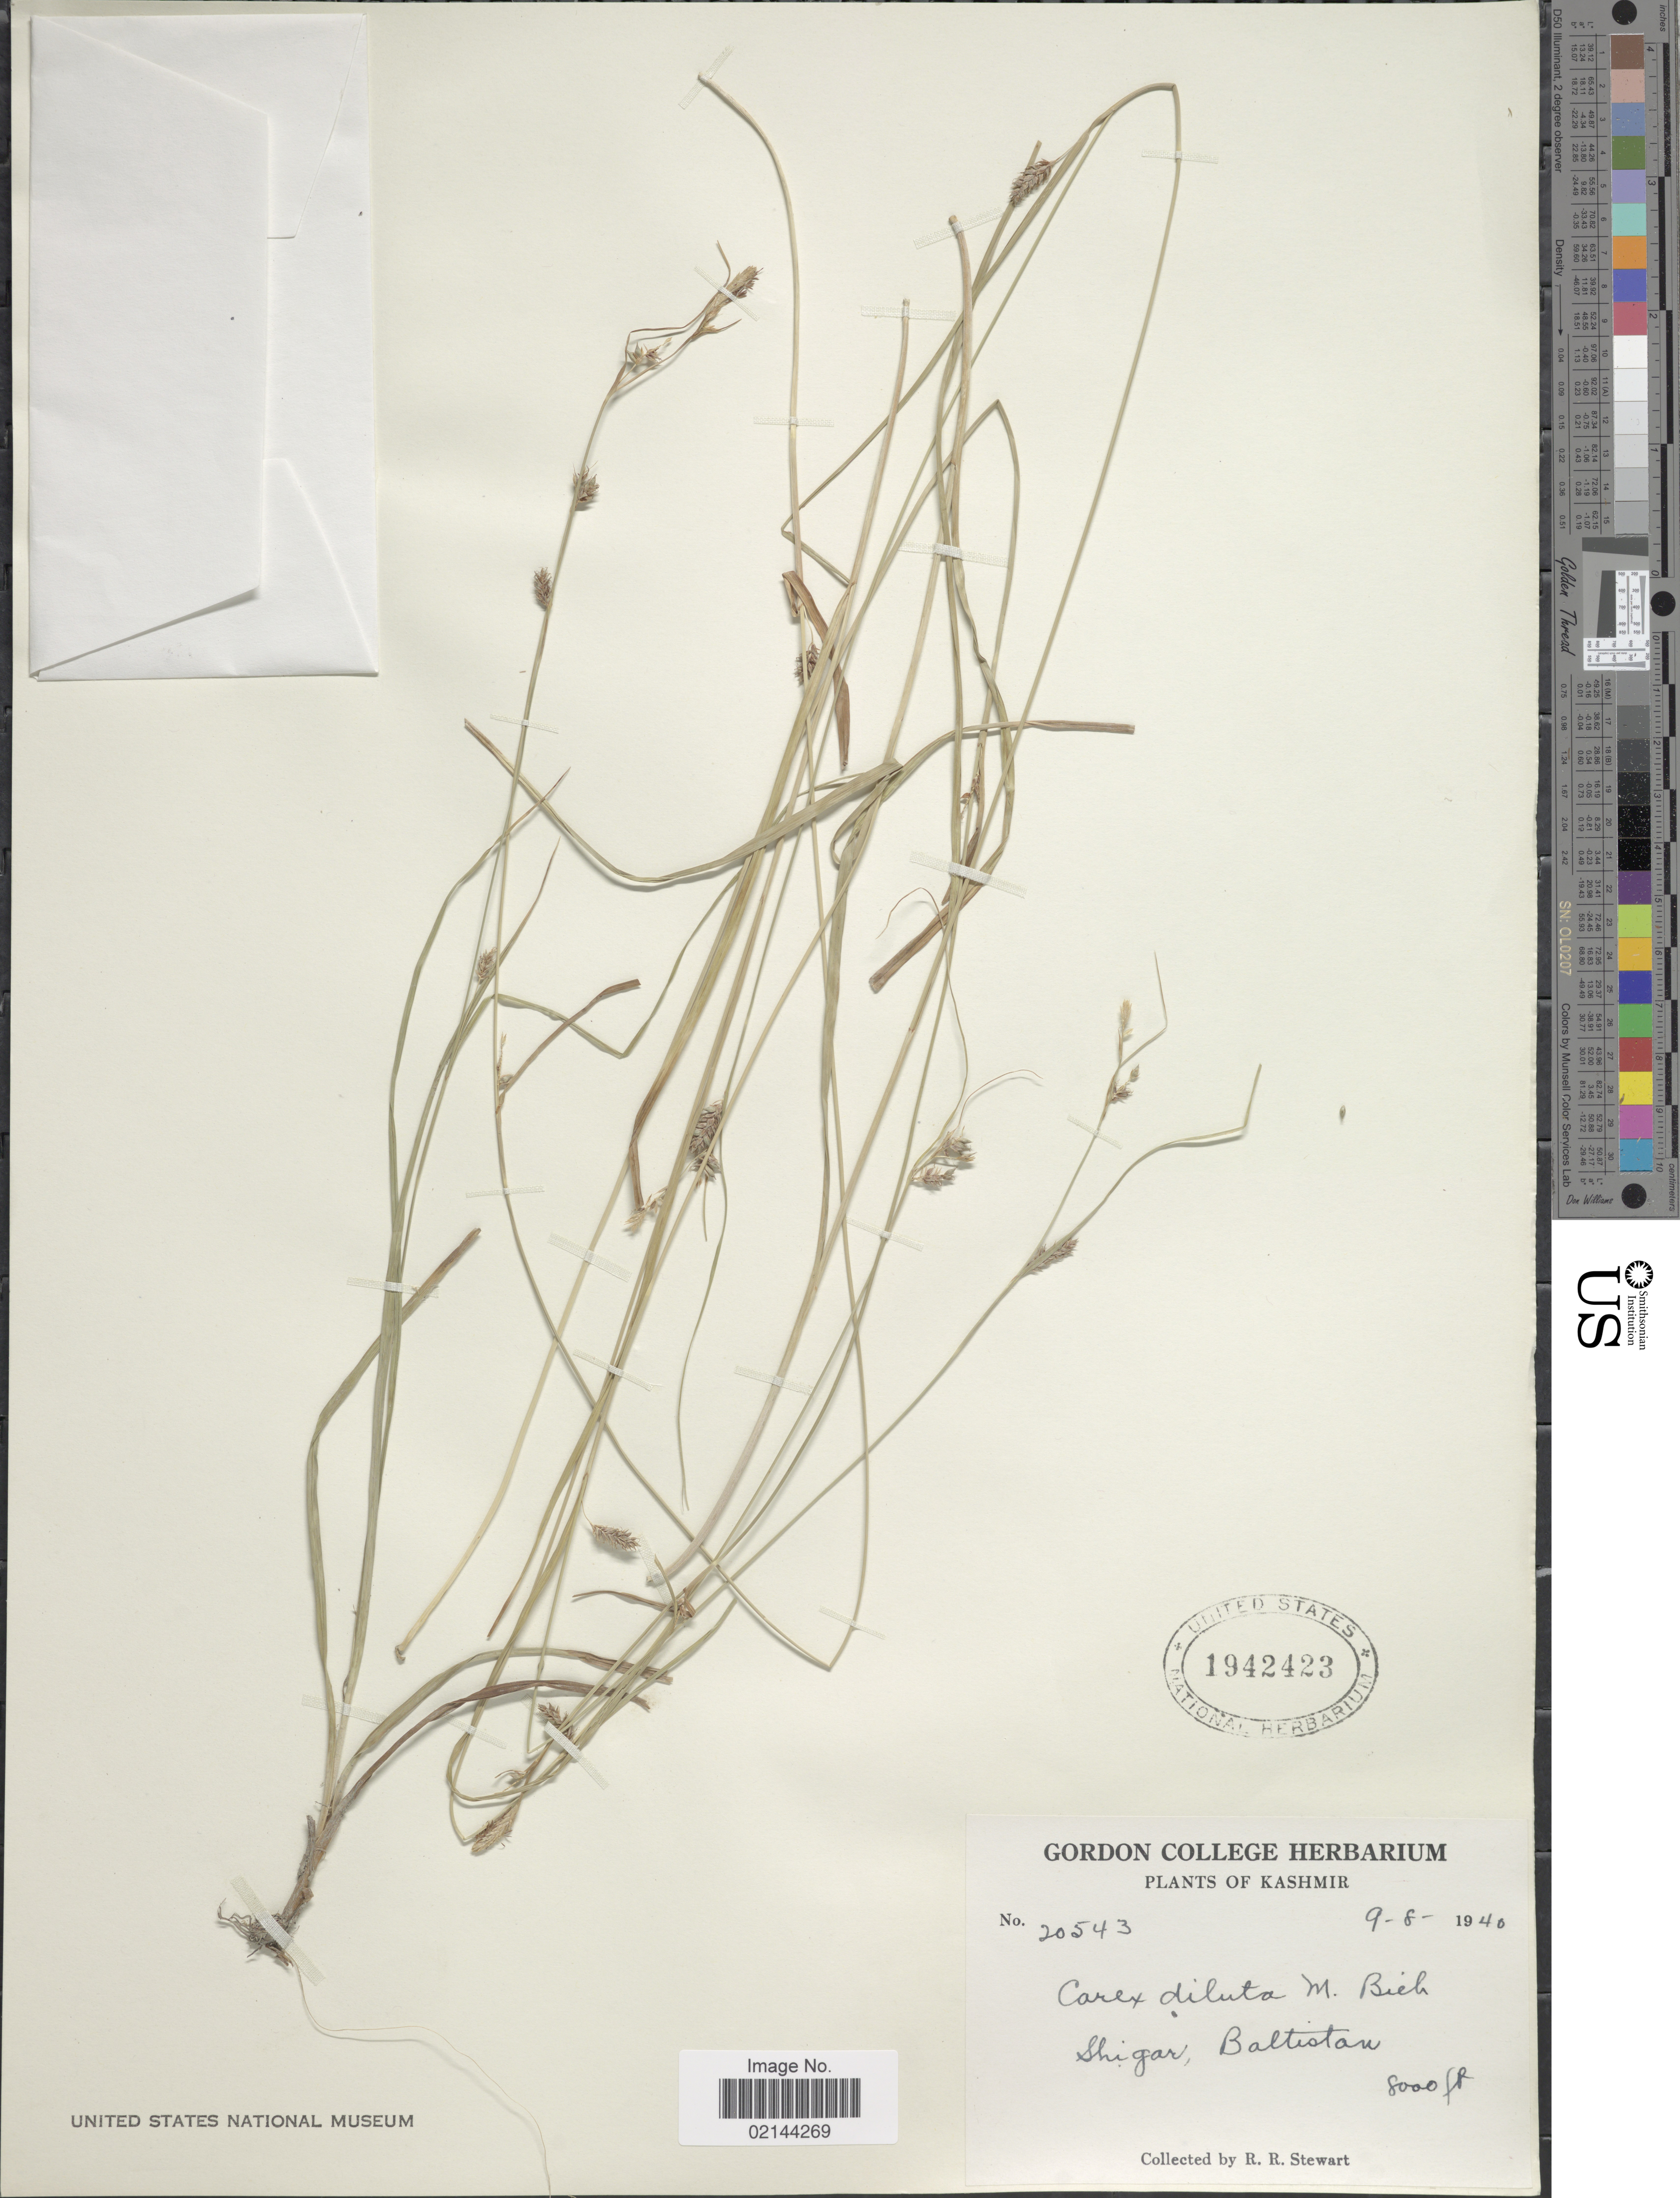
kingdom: Plantae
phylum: Tracheophyta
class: Liliopsida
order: Poales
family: Cyperaceae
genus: Carex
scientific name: Carex diluta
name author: M. Bieb.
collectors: R. R. Stewart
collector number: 20543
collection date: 1940-08-09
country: Pakistan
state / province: Gilgit-Baltistan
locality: Kashmir, Shigar, Baltistan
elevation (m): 2438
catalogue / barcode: US 1942423